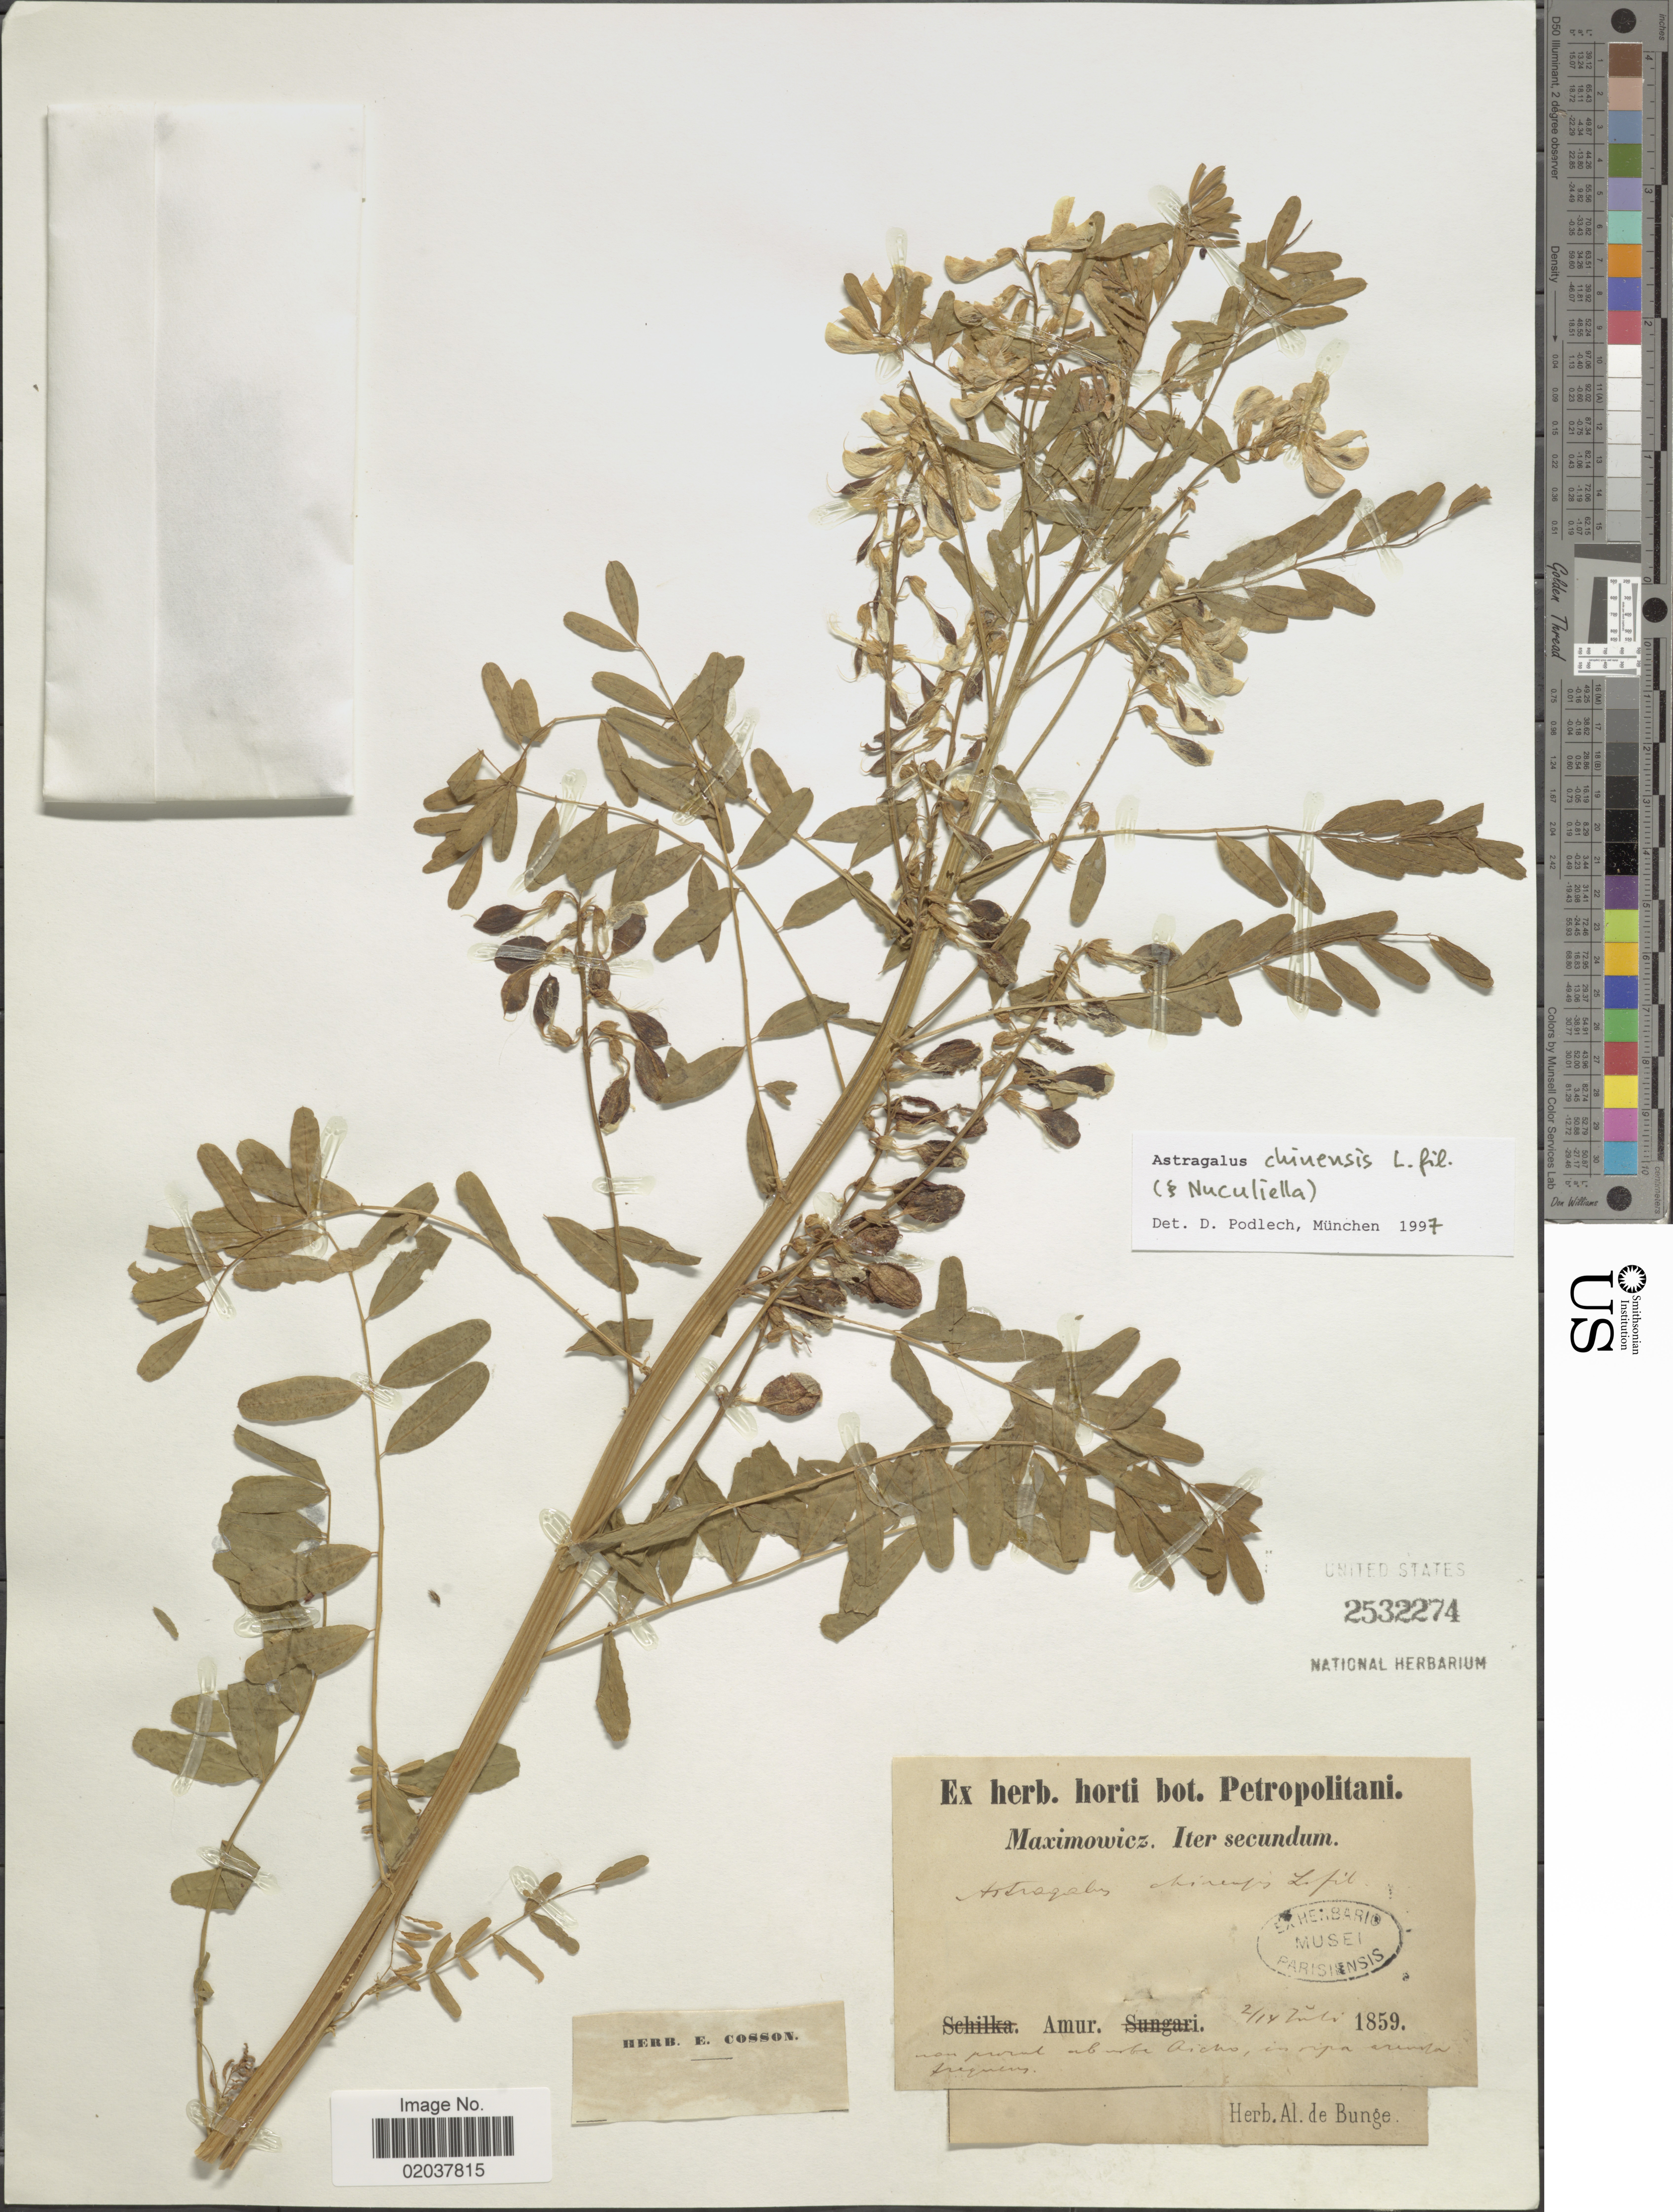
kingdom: Plantae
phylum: Tracheophyta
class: Magnoliopsida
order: Fabales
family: Fabaceae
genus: Astragalus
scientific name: Astragalus chinensis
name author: L.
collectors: -. Maximowicz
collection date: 1859-07-01/1859-07-14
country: Russian Federation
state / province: Amur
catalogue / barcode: US 2532274